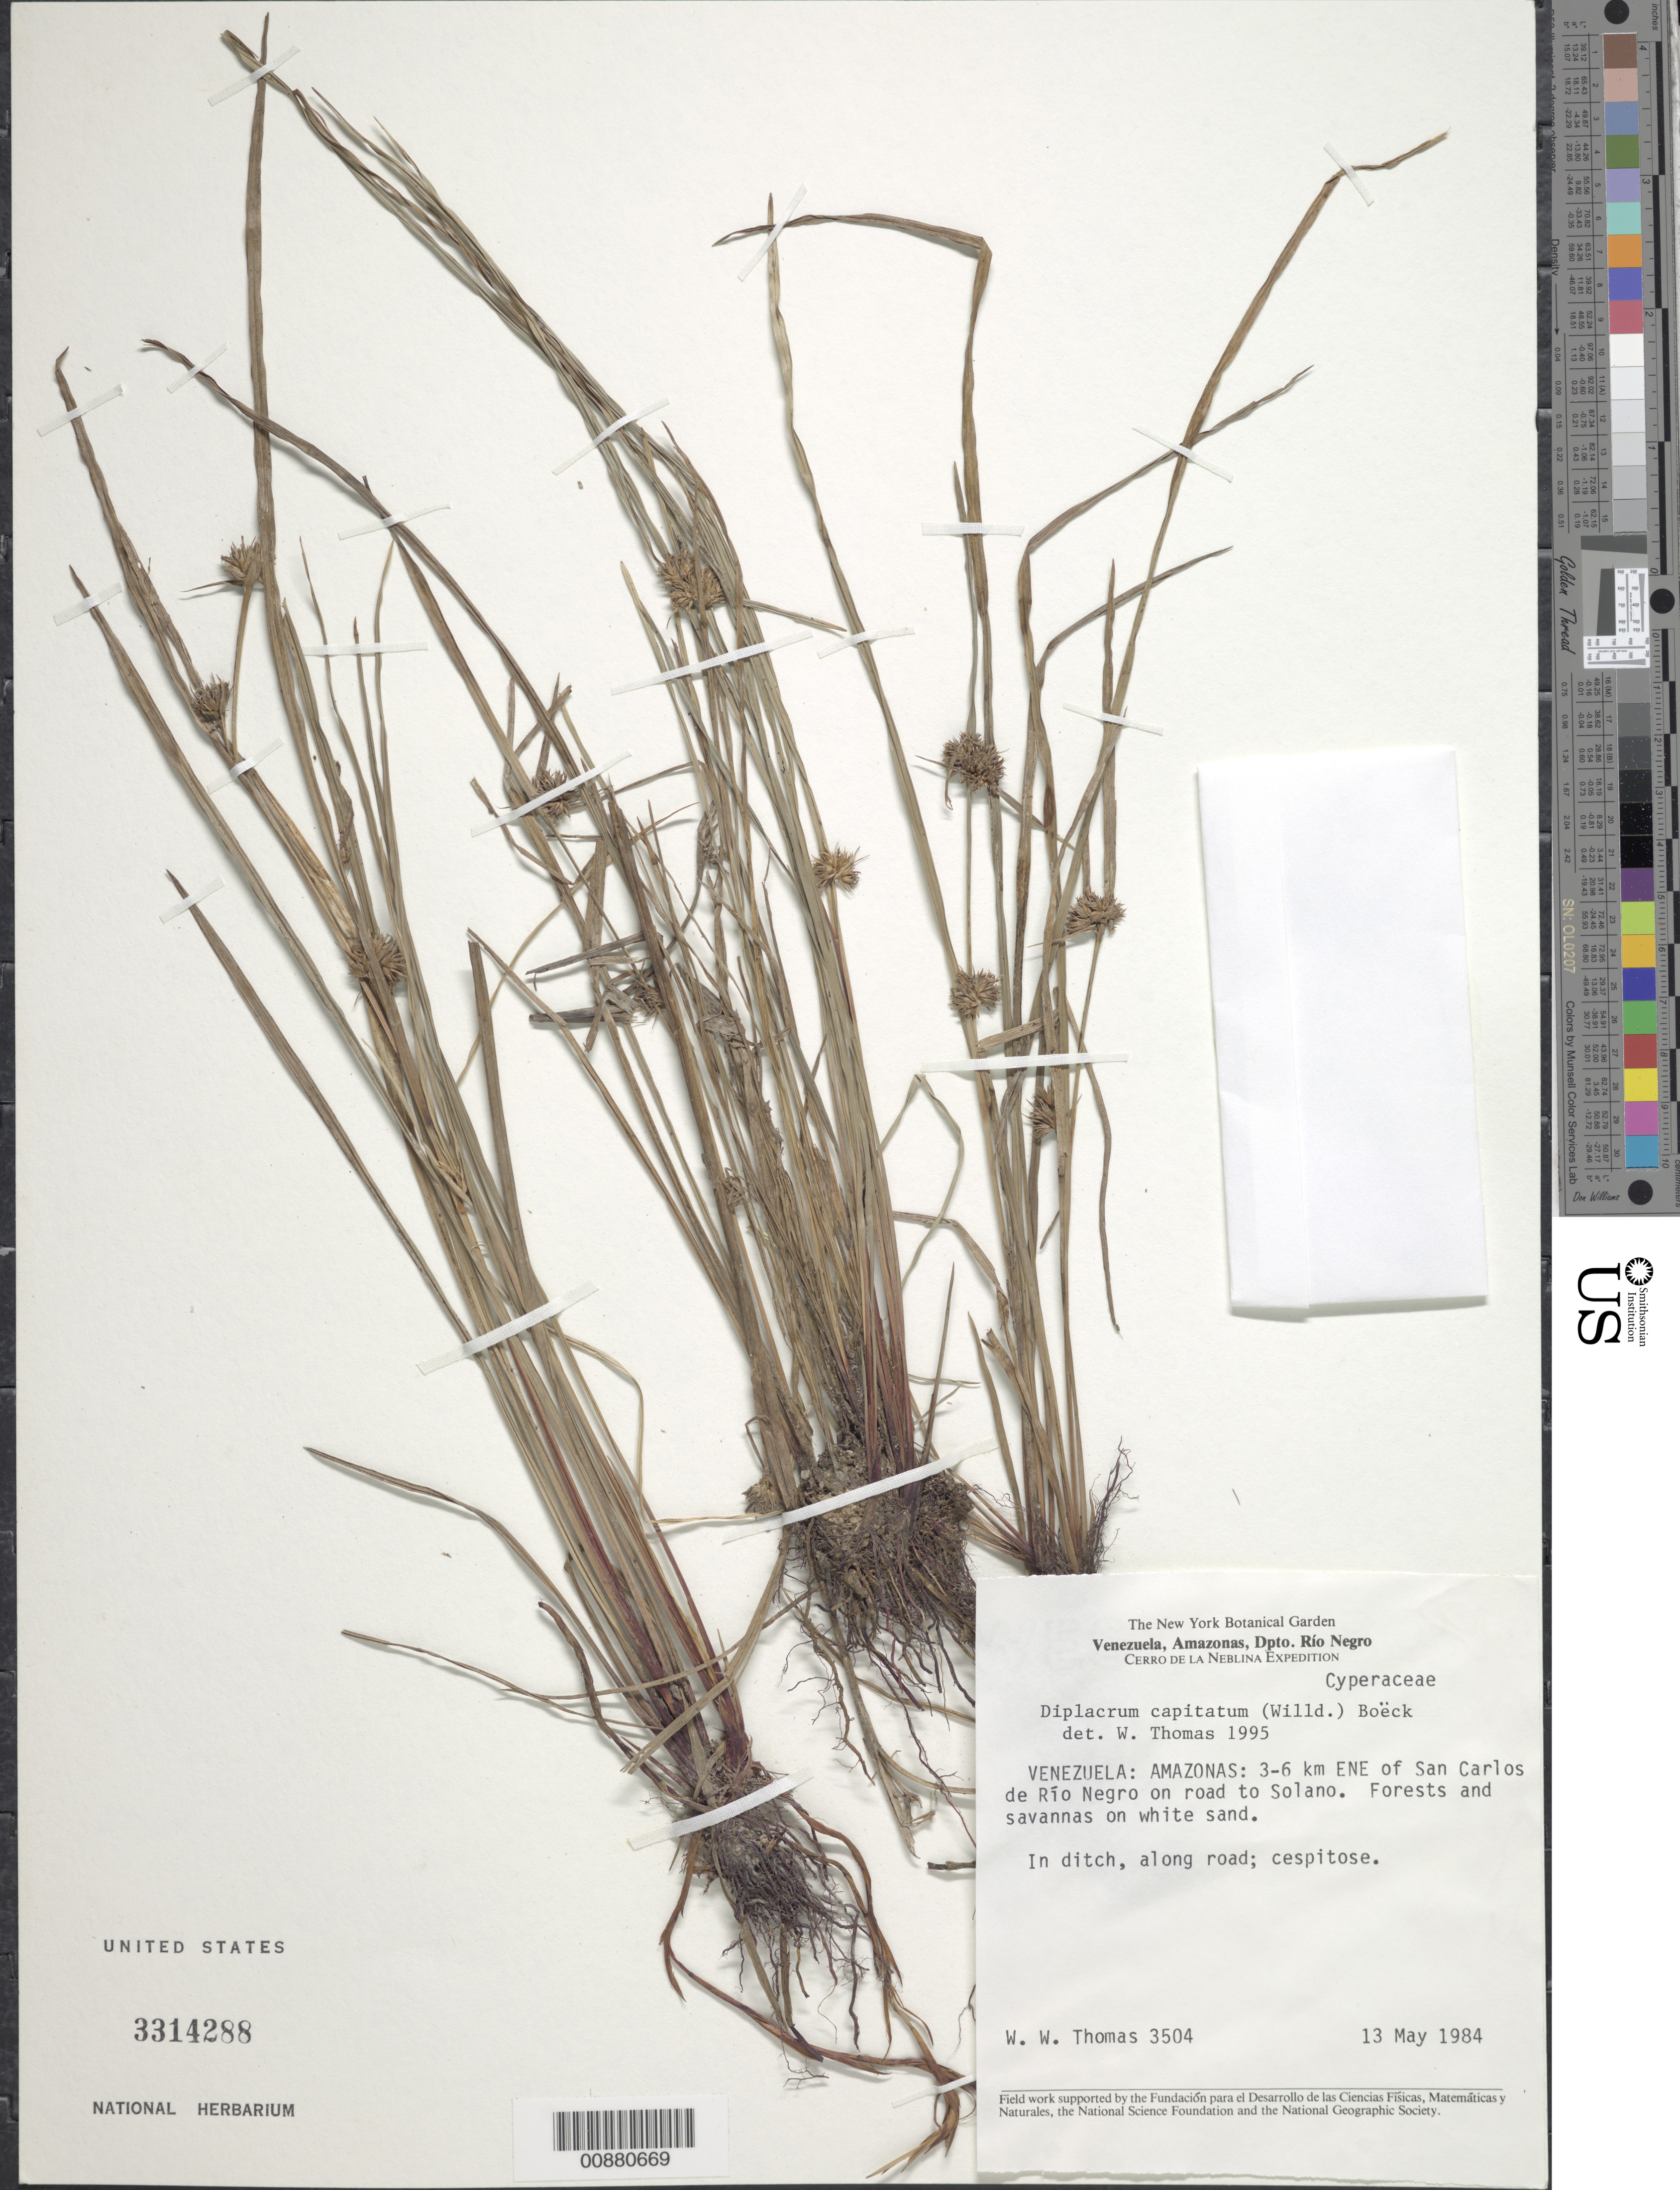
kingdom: Plantae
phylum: Tracheophyta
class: Liliopsida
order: Poales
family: Cyperaceae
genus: Diplacrum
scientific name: Diplacrum capitatum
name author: (Willd.) Boeckeler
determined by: Thomas, W. W., (NY), New York Botanical Garden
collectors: W. W. Thomas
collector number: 3504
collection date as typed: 13-May-84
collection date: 1984-05-13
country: Venezuela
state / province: Amazonas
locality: San Carlos de Río Negro, 3-6 km ENE of, on road to Solano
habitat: Forests and savannas on white sand; in ditch along road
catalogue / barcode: US 3314288